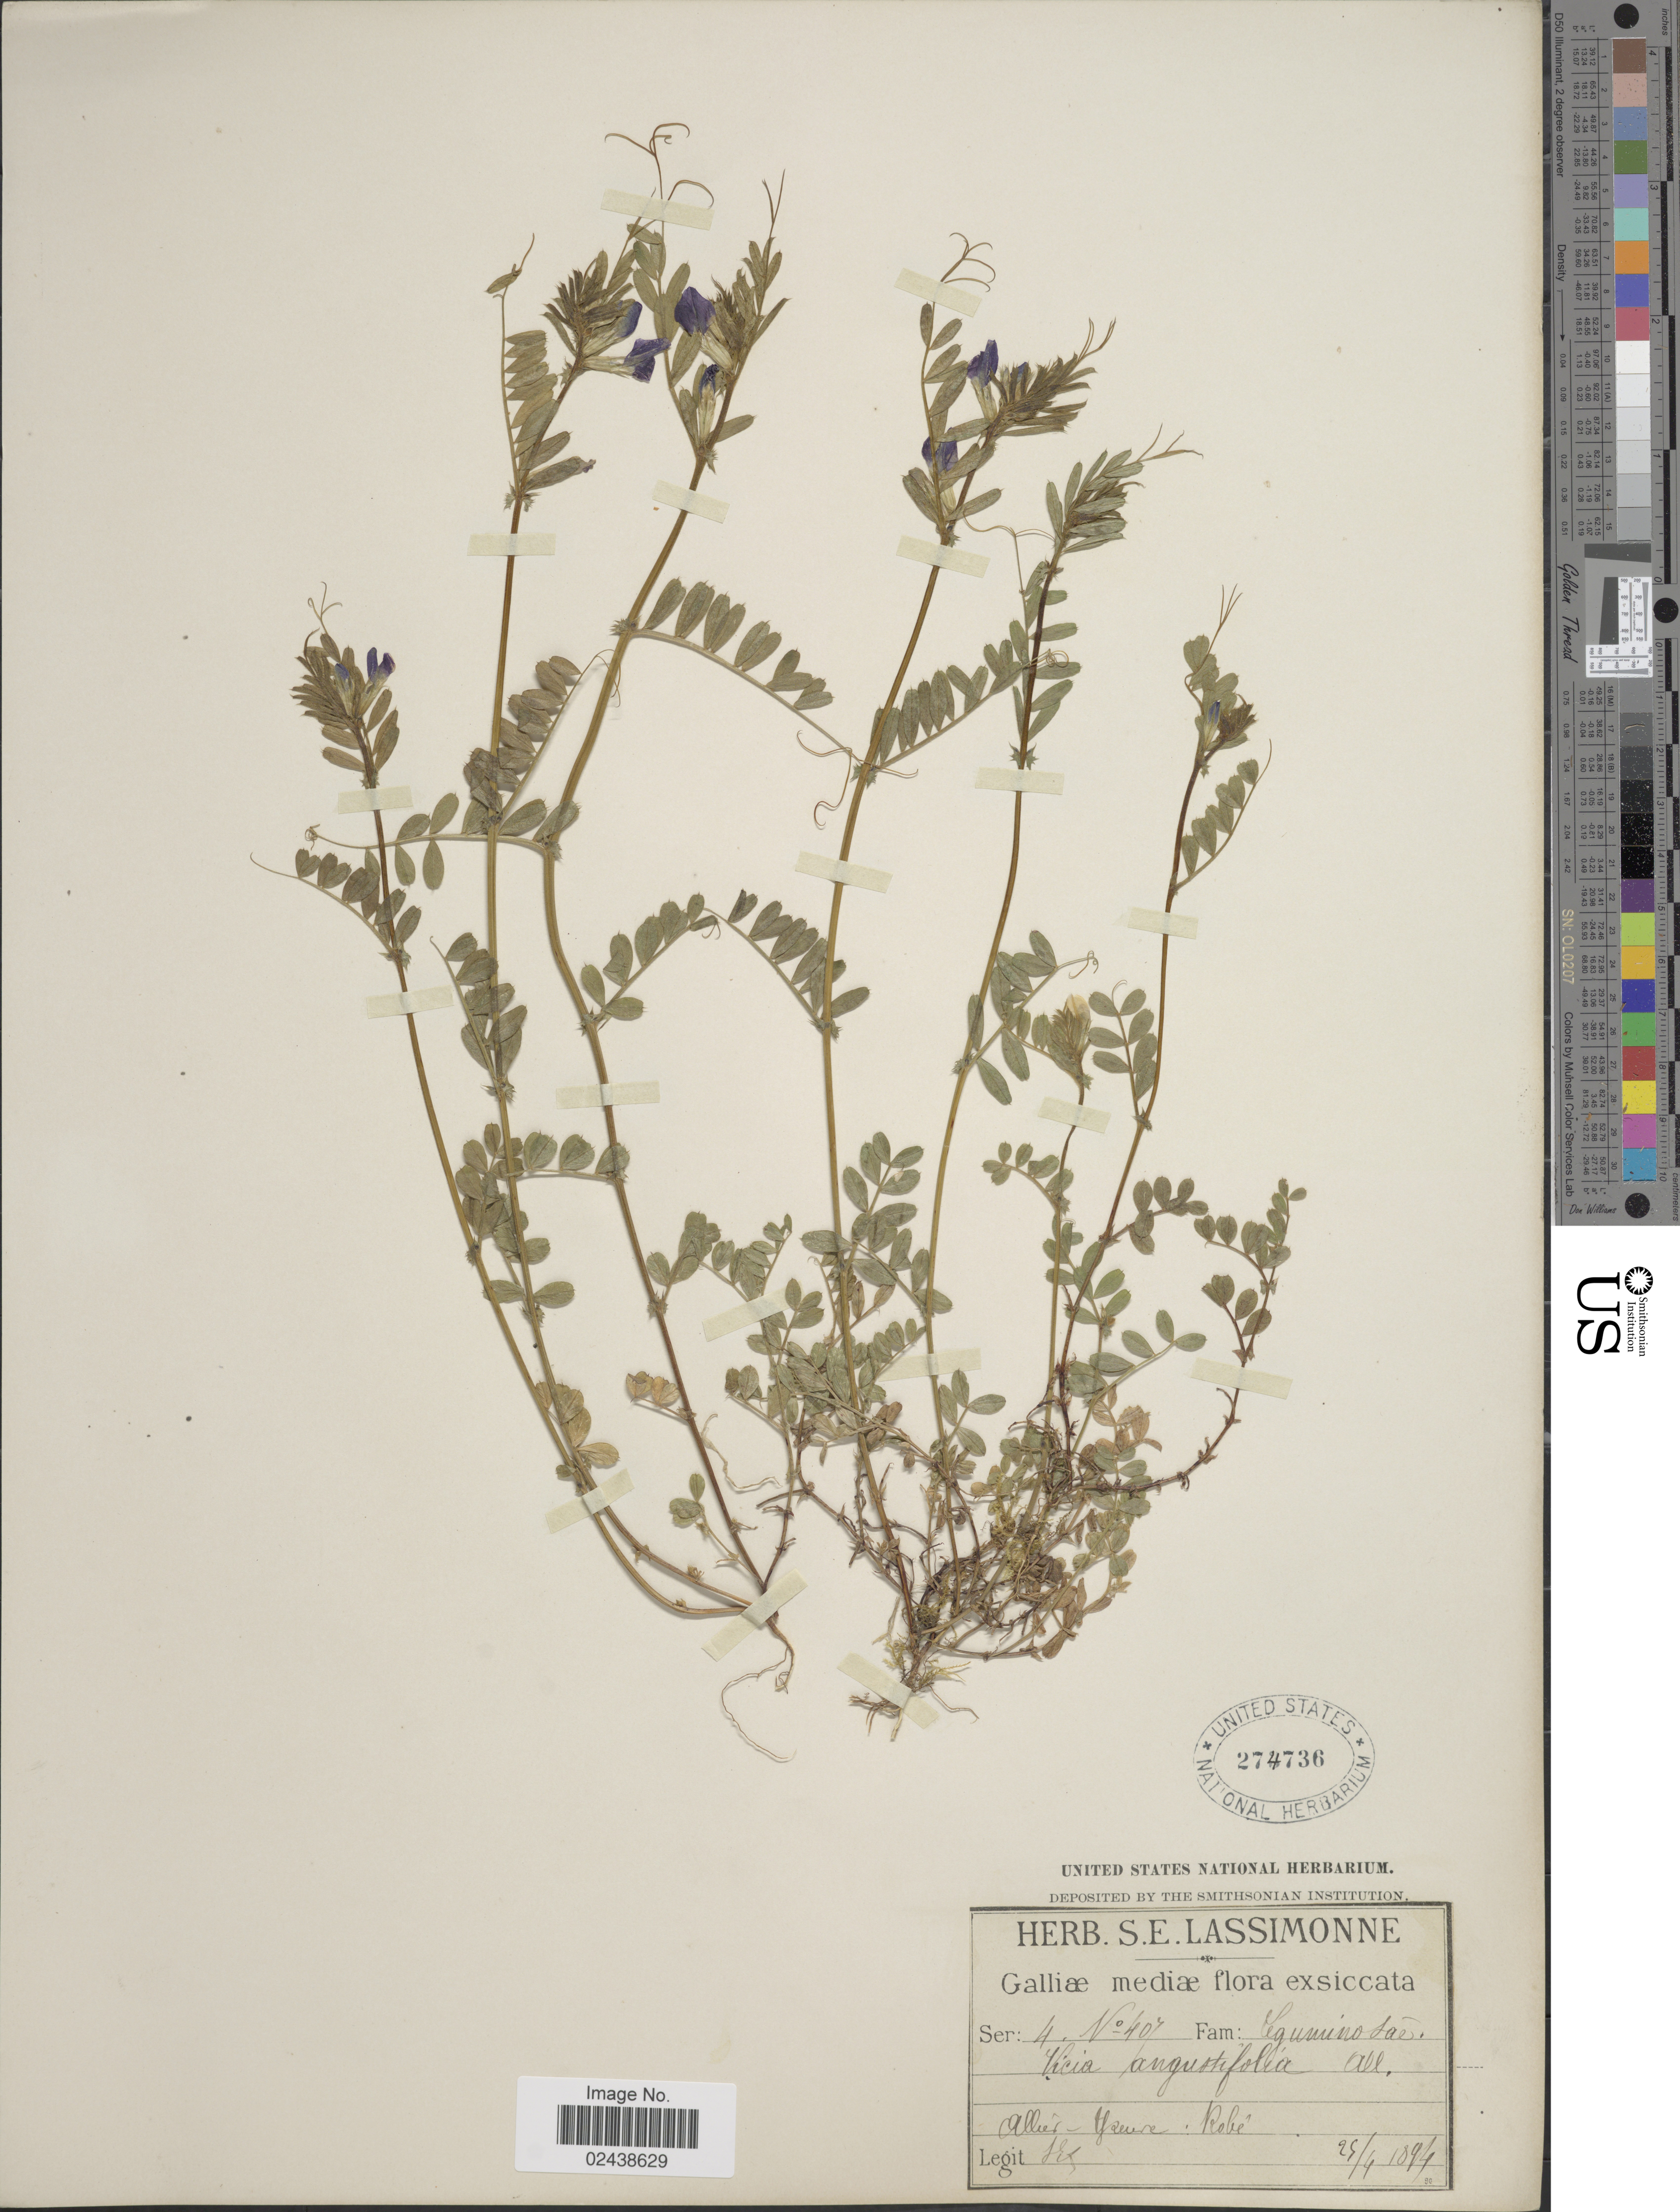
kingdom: Plantae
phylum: Tracheophyta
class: Magnoliopsida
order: Fabales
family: Fabaceae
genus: Vicia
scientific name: Vicia angustifolia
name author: L.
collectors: S. Lassimonne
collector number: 407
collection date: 1894-05-29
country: France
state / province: Auvergne-Rhône-Alpes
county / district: Allier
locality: Galliae mediae. Allier-Yzeure: Robe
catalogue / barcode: US 274736